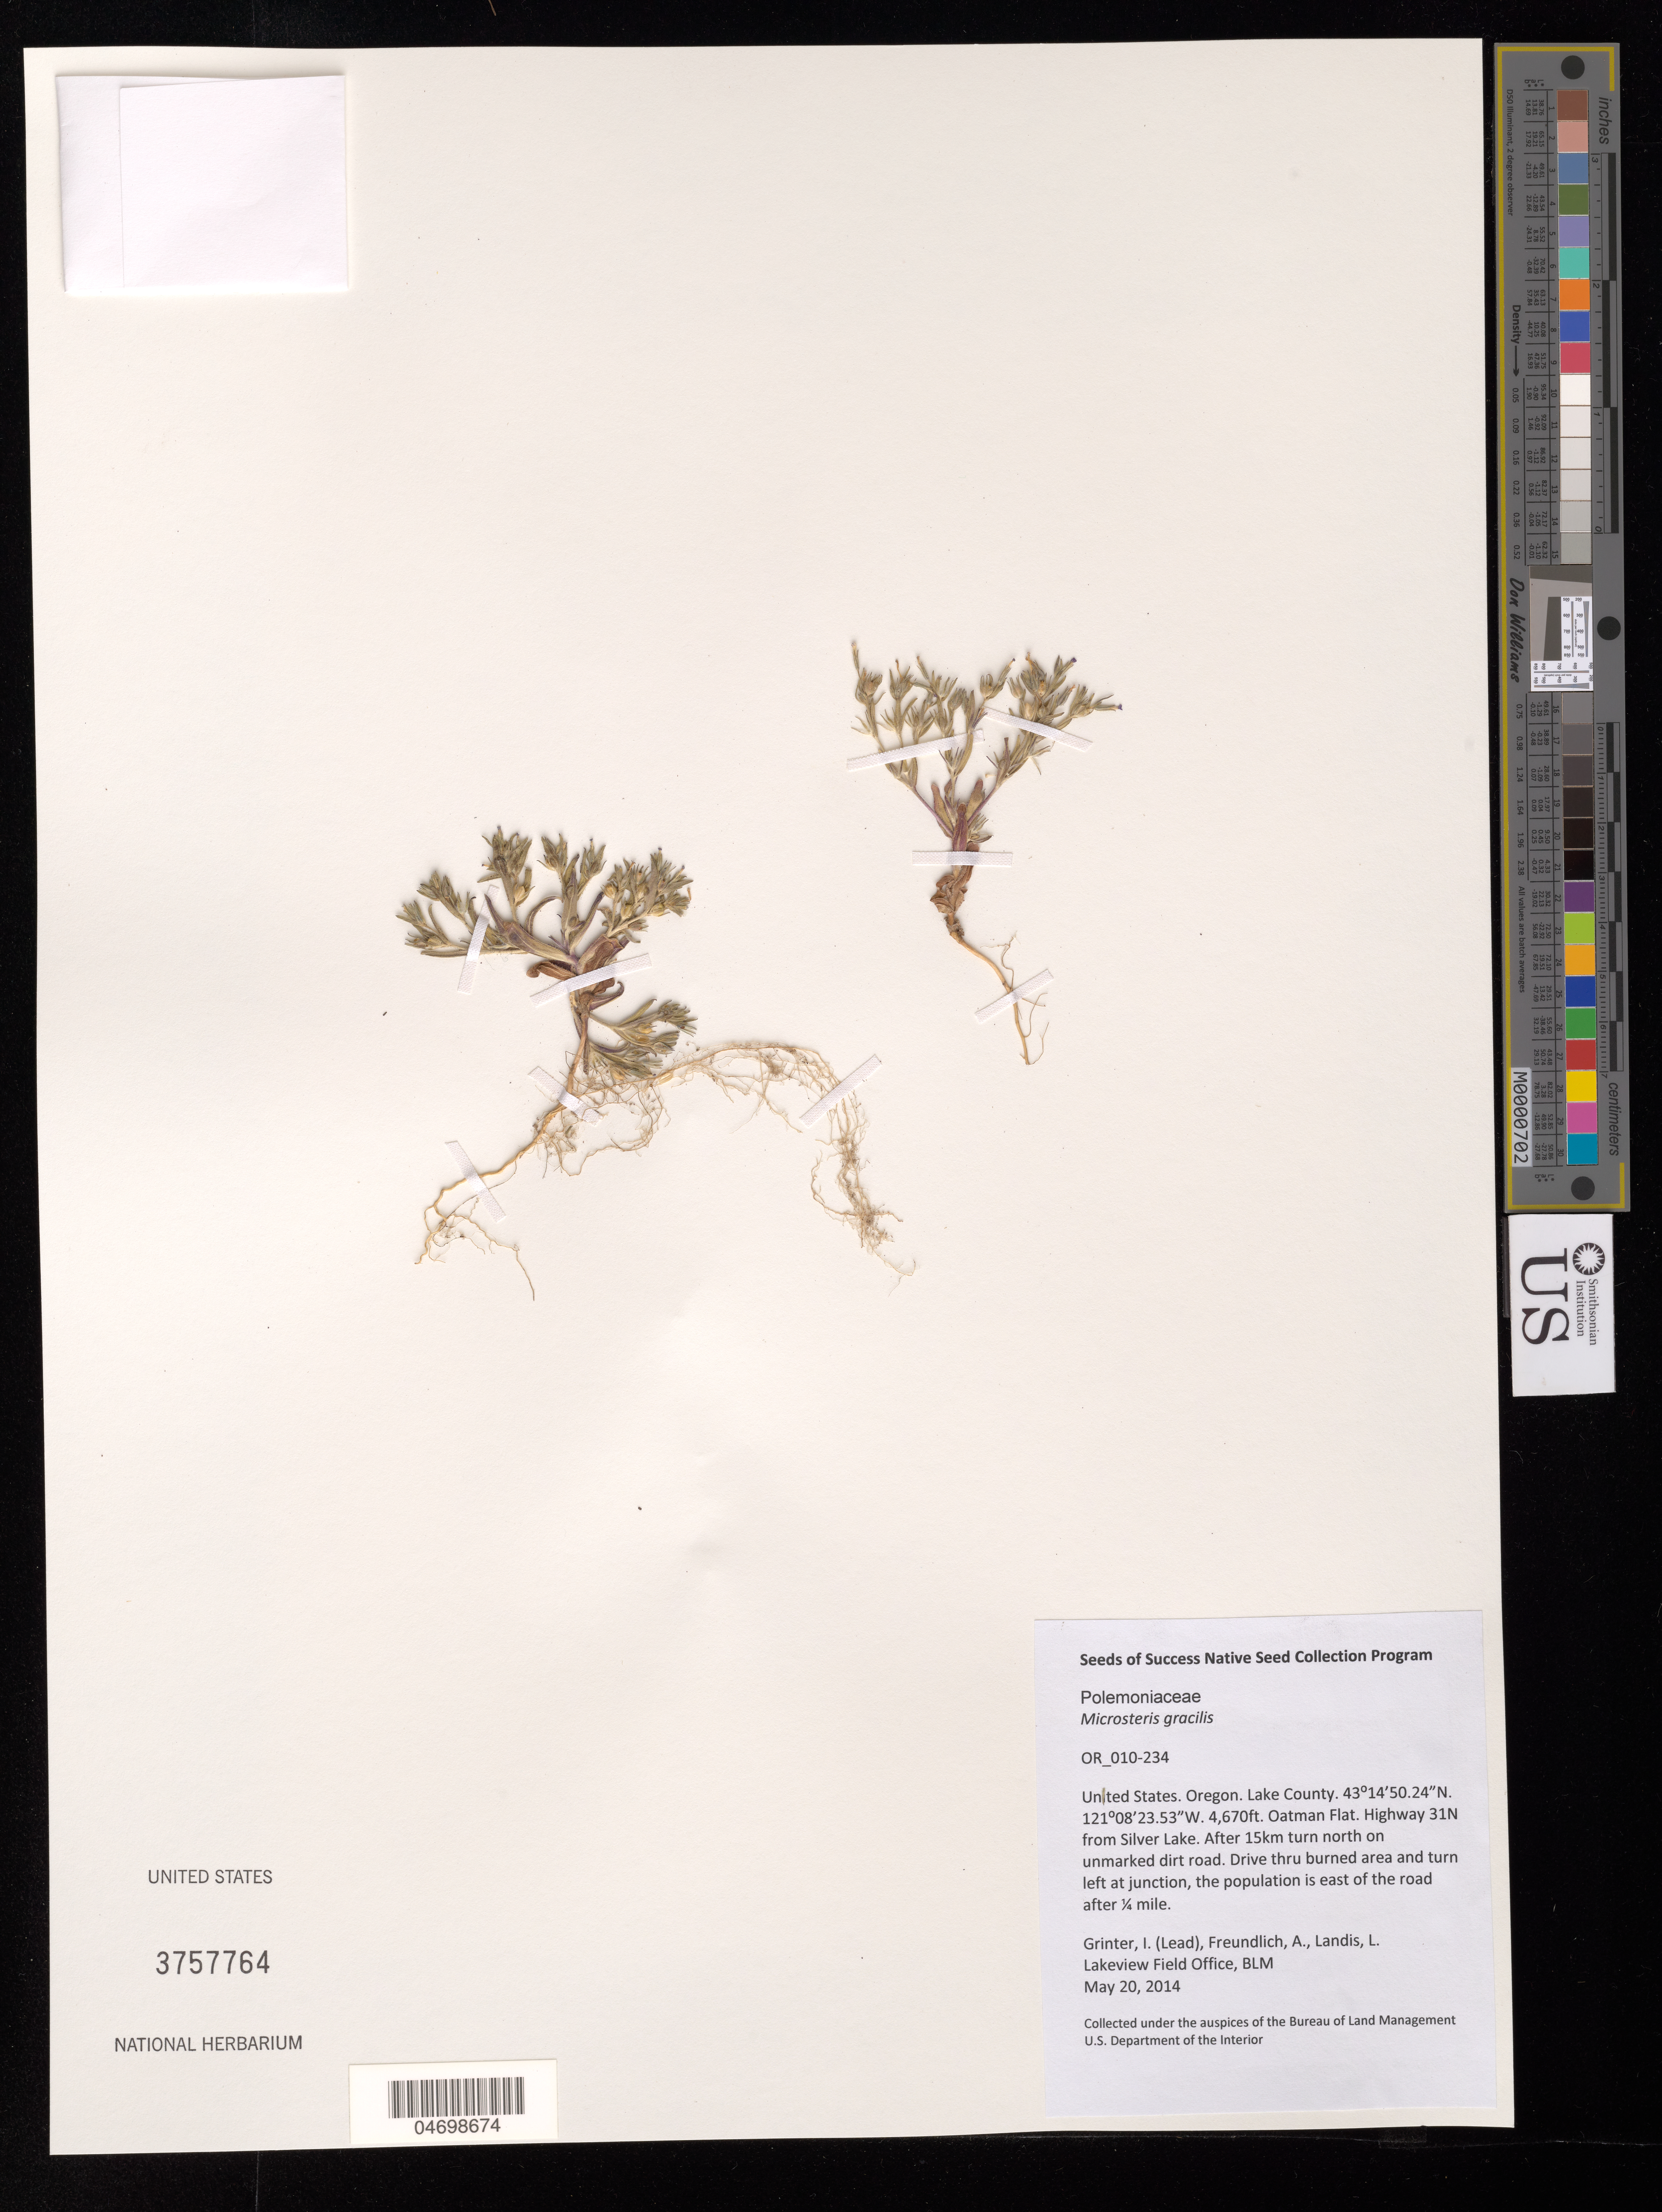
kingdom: Plantae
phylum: Tracheophyta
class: Magnoliopsida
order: Ericales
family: Polemoniaceae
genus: Microsteris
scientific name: Microsteris gracilis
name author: (Hook.) Greene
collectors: I. Grinter, A. Freundlich & L. Landis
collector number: OR010-234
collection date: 2014-05-20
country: United States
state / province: Oregon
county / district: Lake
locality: Oatman Flat.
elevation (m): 1423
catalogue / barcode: US 3757764